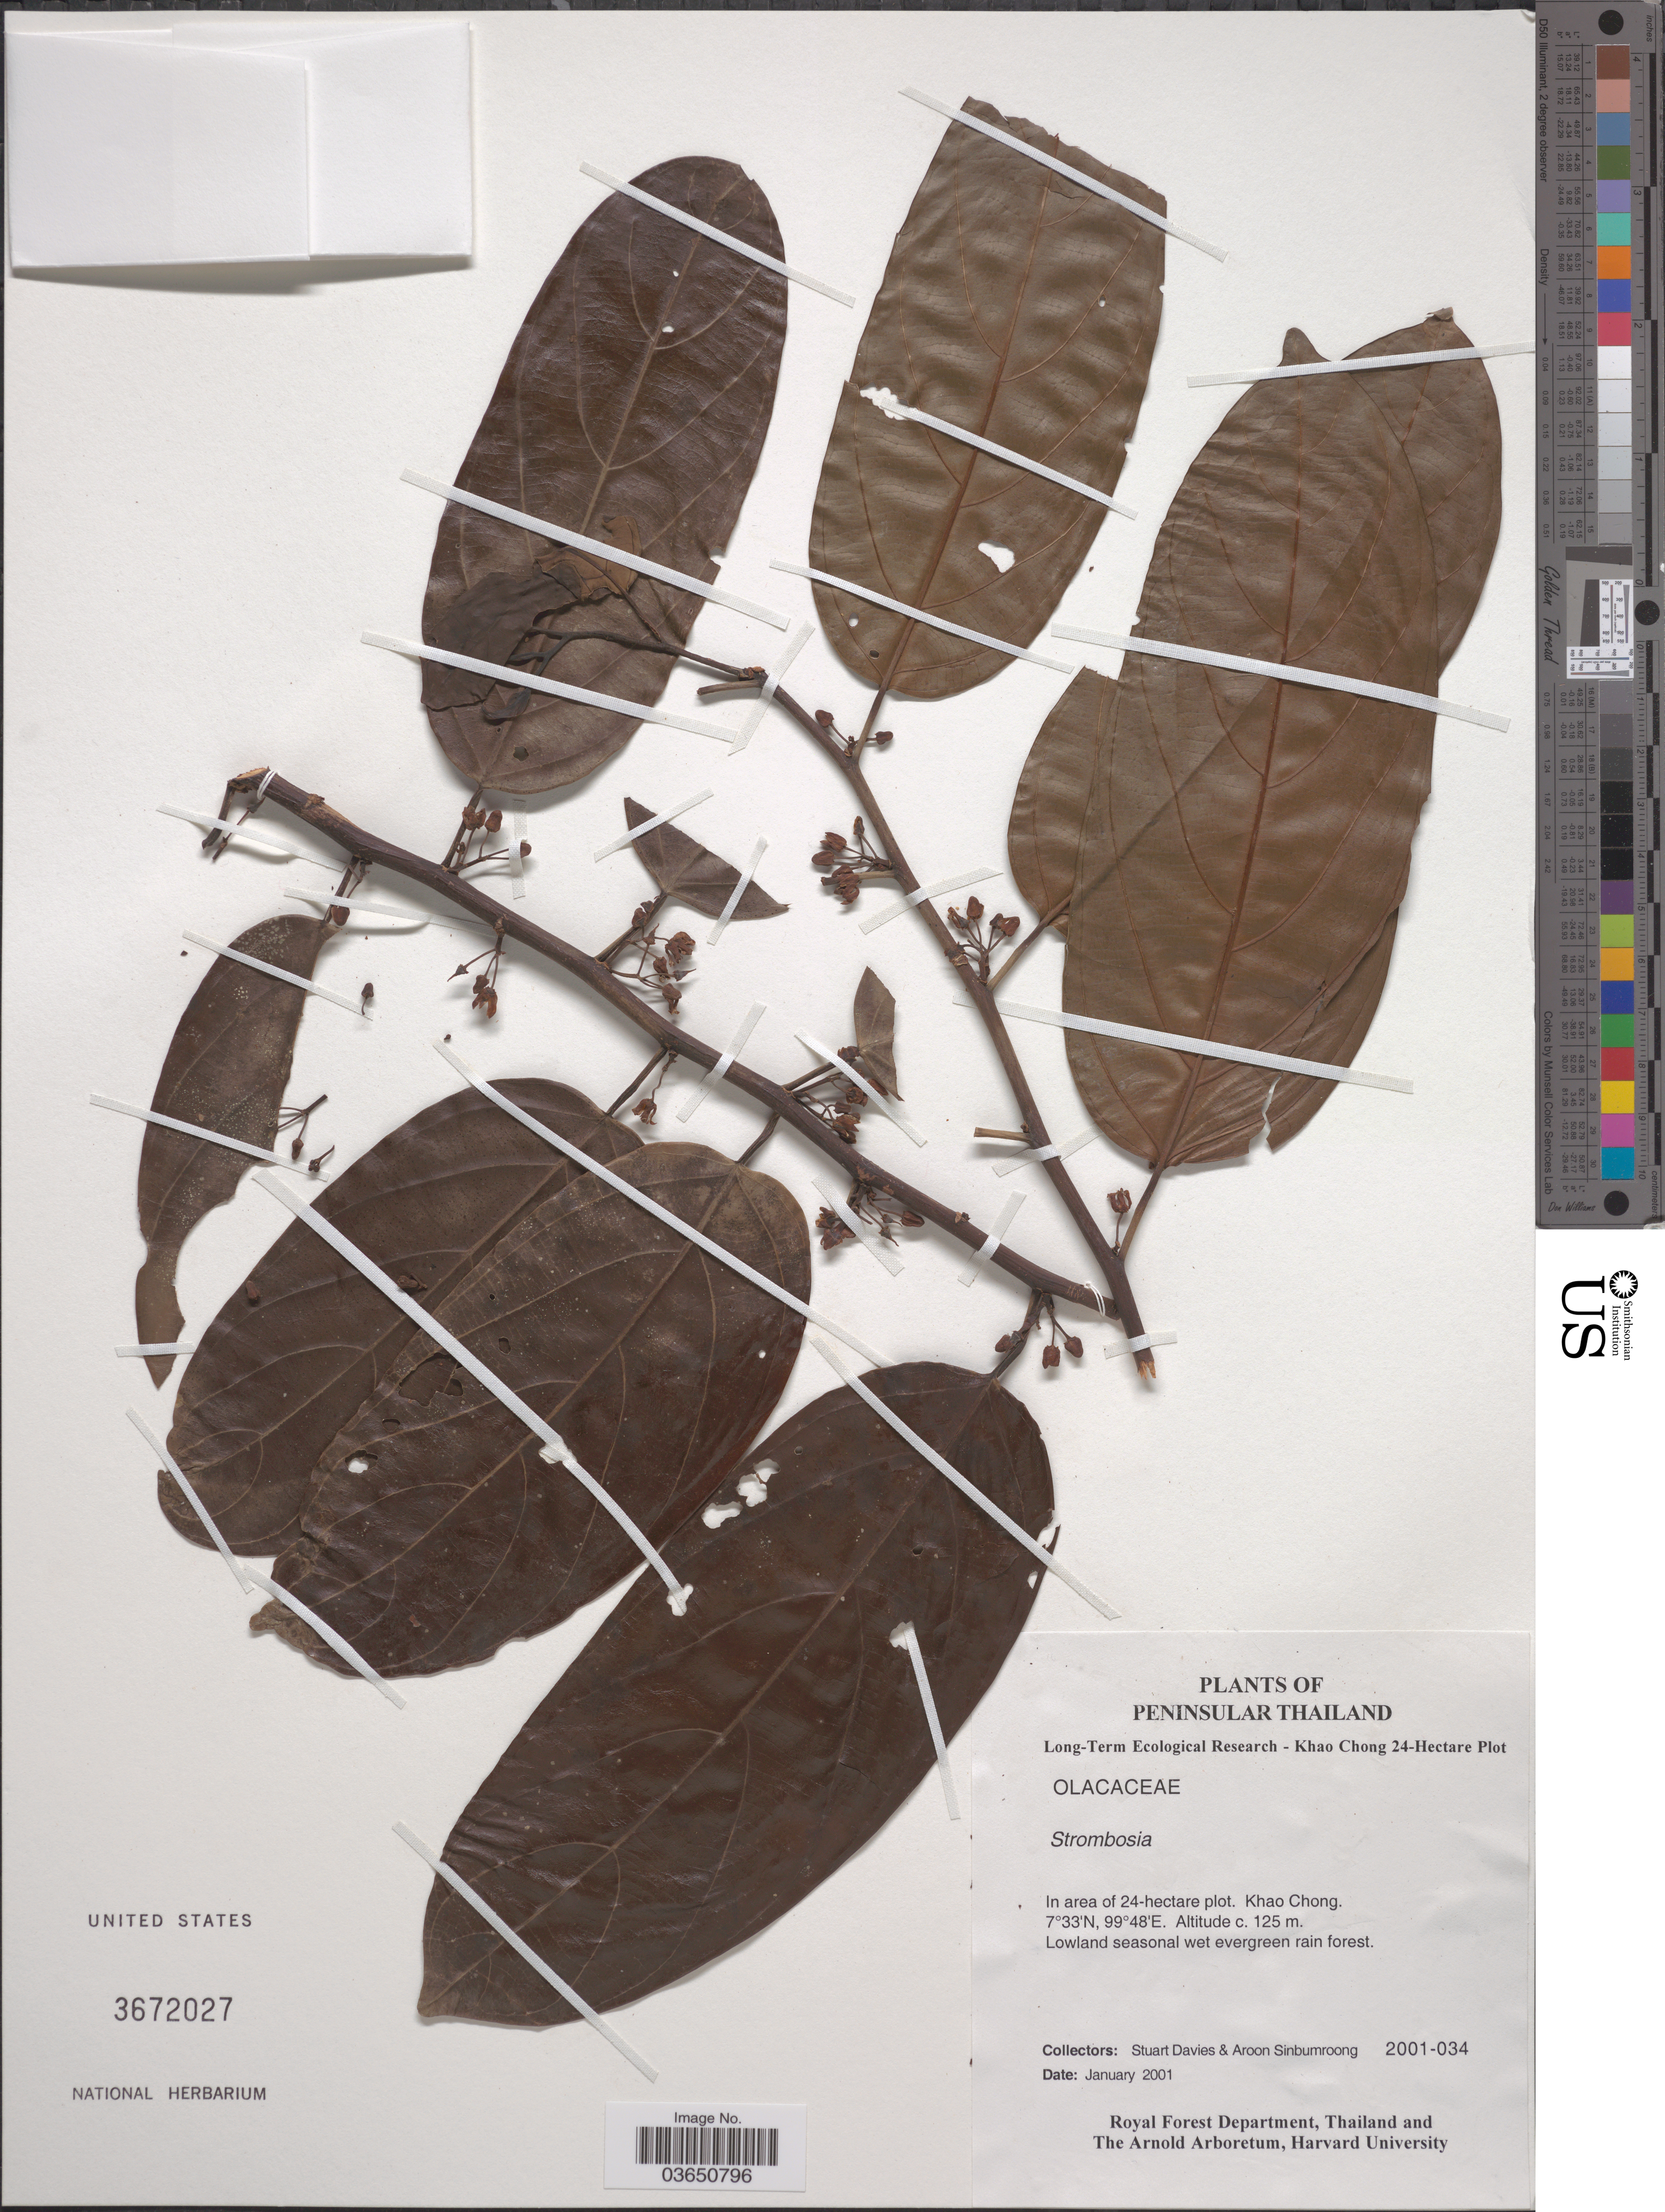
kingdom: Plantae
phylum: Tracheophyta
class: Magnoliopsida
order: Santalales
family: Strombosiaceae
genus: Strombosia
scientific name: Strombosia sp.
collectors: S. Davies & A. Sinbumroong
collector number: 2001-034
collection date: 2001-01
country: Thailand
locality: Peninsular Thailand. In area of 24-hectare plot. Khao Chong.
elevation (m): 125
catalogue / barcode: US 3672027